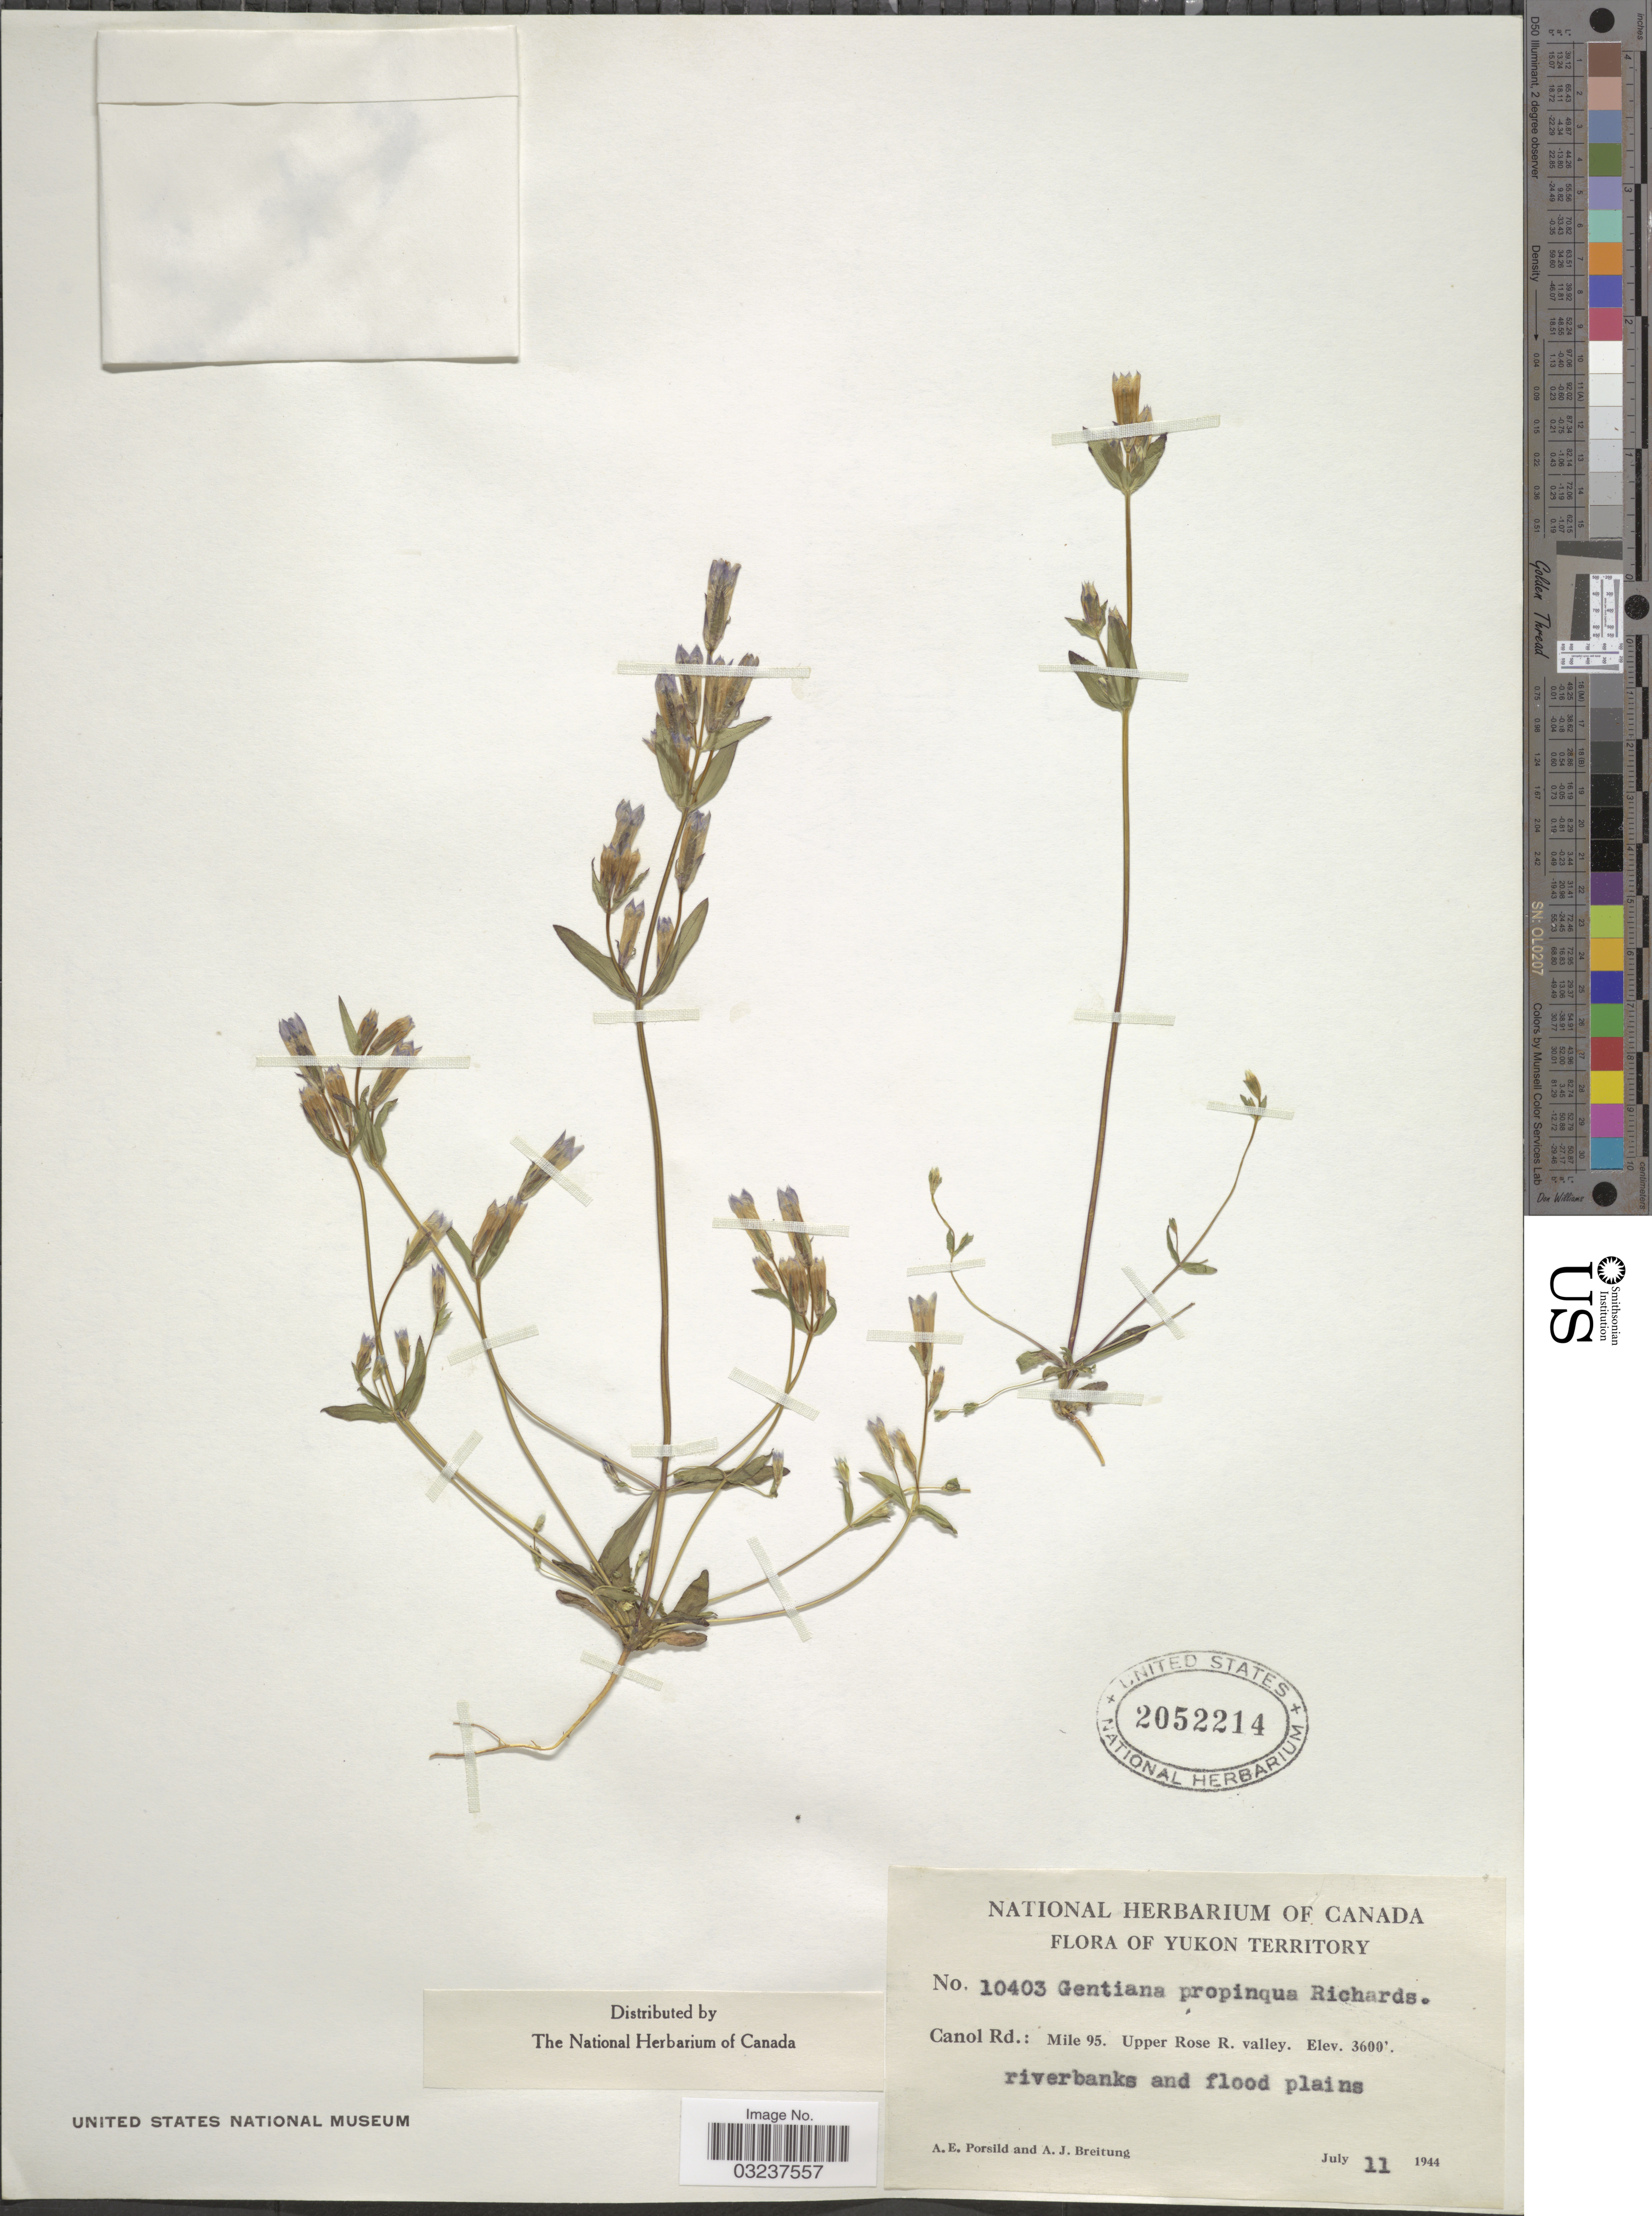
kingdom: Plantae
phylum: Tracheophyta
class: Magnoliopsida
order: Gentianales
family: Gentianaceae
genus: Gentianella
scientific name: Gentianella propinqua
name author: (Richardson) J.M. Gillett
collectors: A. E. Porsild & A. Breitung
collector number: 10403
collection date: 1944-07-11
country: Canada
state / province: Yukon Territory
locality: Canol Rd.: Mile 95. Upper Rose R. valley.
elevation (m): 1097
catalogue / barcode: US 2052214